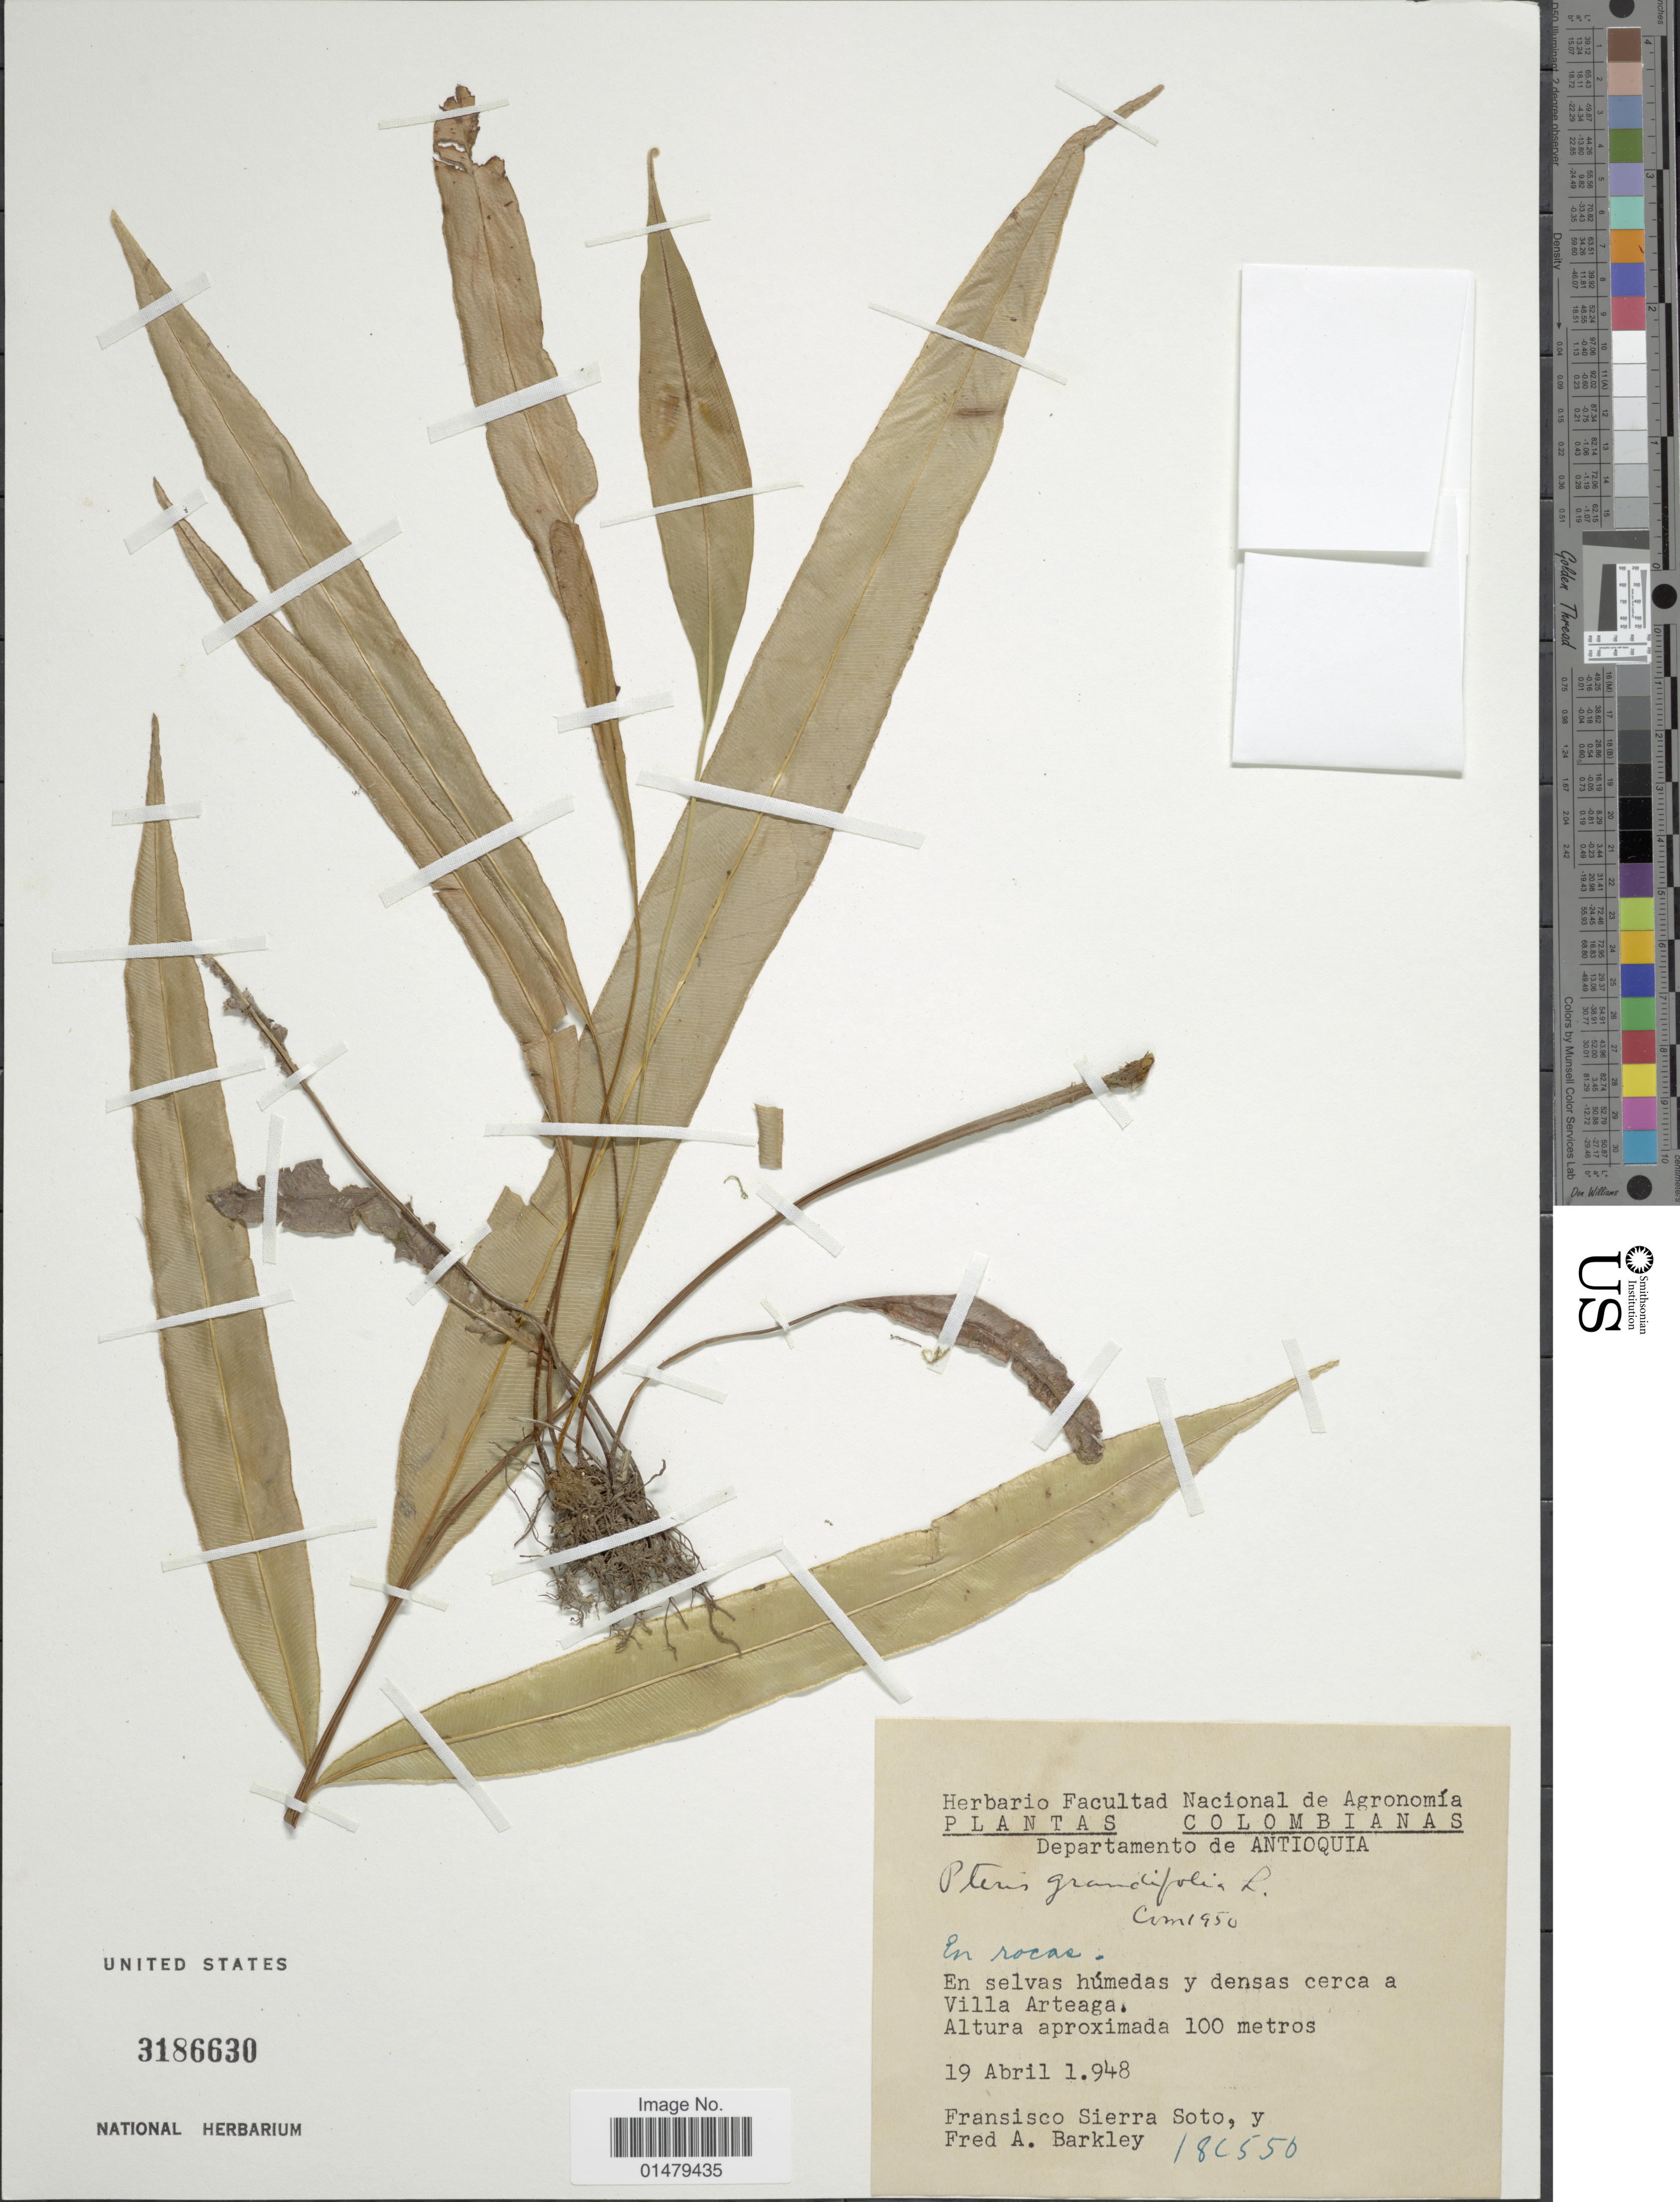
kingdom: Plantae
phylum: Tracheophyta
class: Polypodiopsida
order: Polypodiales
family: Pteridaceae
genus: Pteris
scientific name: Pteris grandifolia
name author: L.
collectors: F. A. Barkley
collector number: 18c550*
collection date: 1948-04-19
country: Colombia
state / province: Antioquia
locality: Plantas Colombianas. Departamenyo de Antioquia. En selvas humedas y densas cerca a Villa Arteaga.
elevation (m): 100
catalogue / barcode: US 3186630